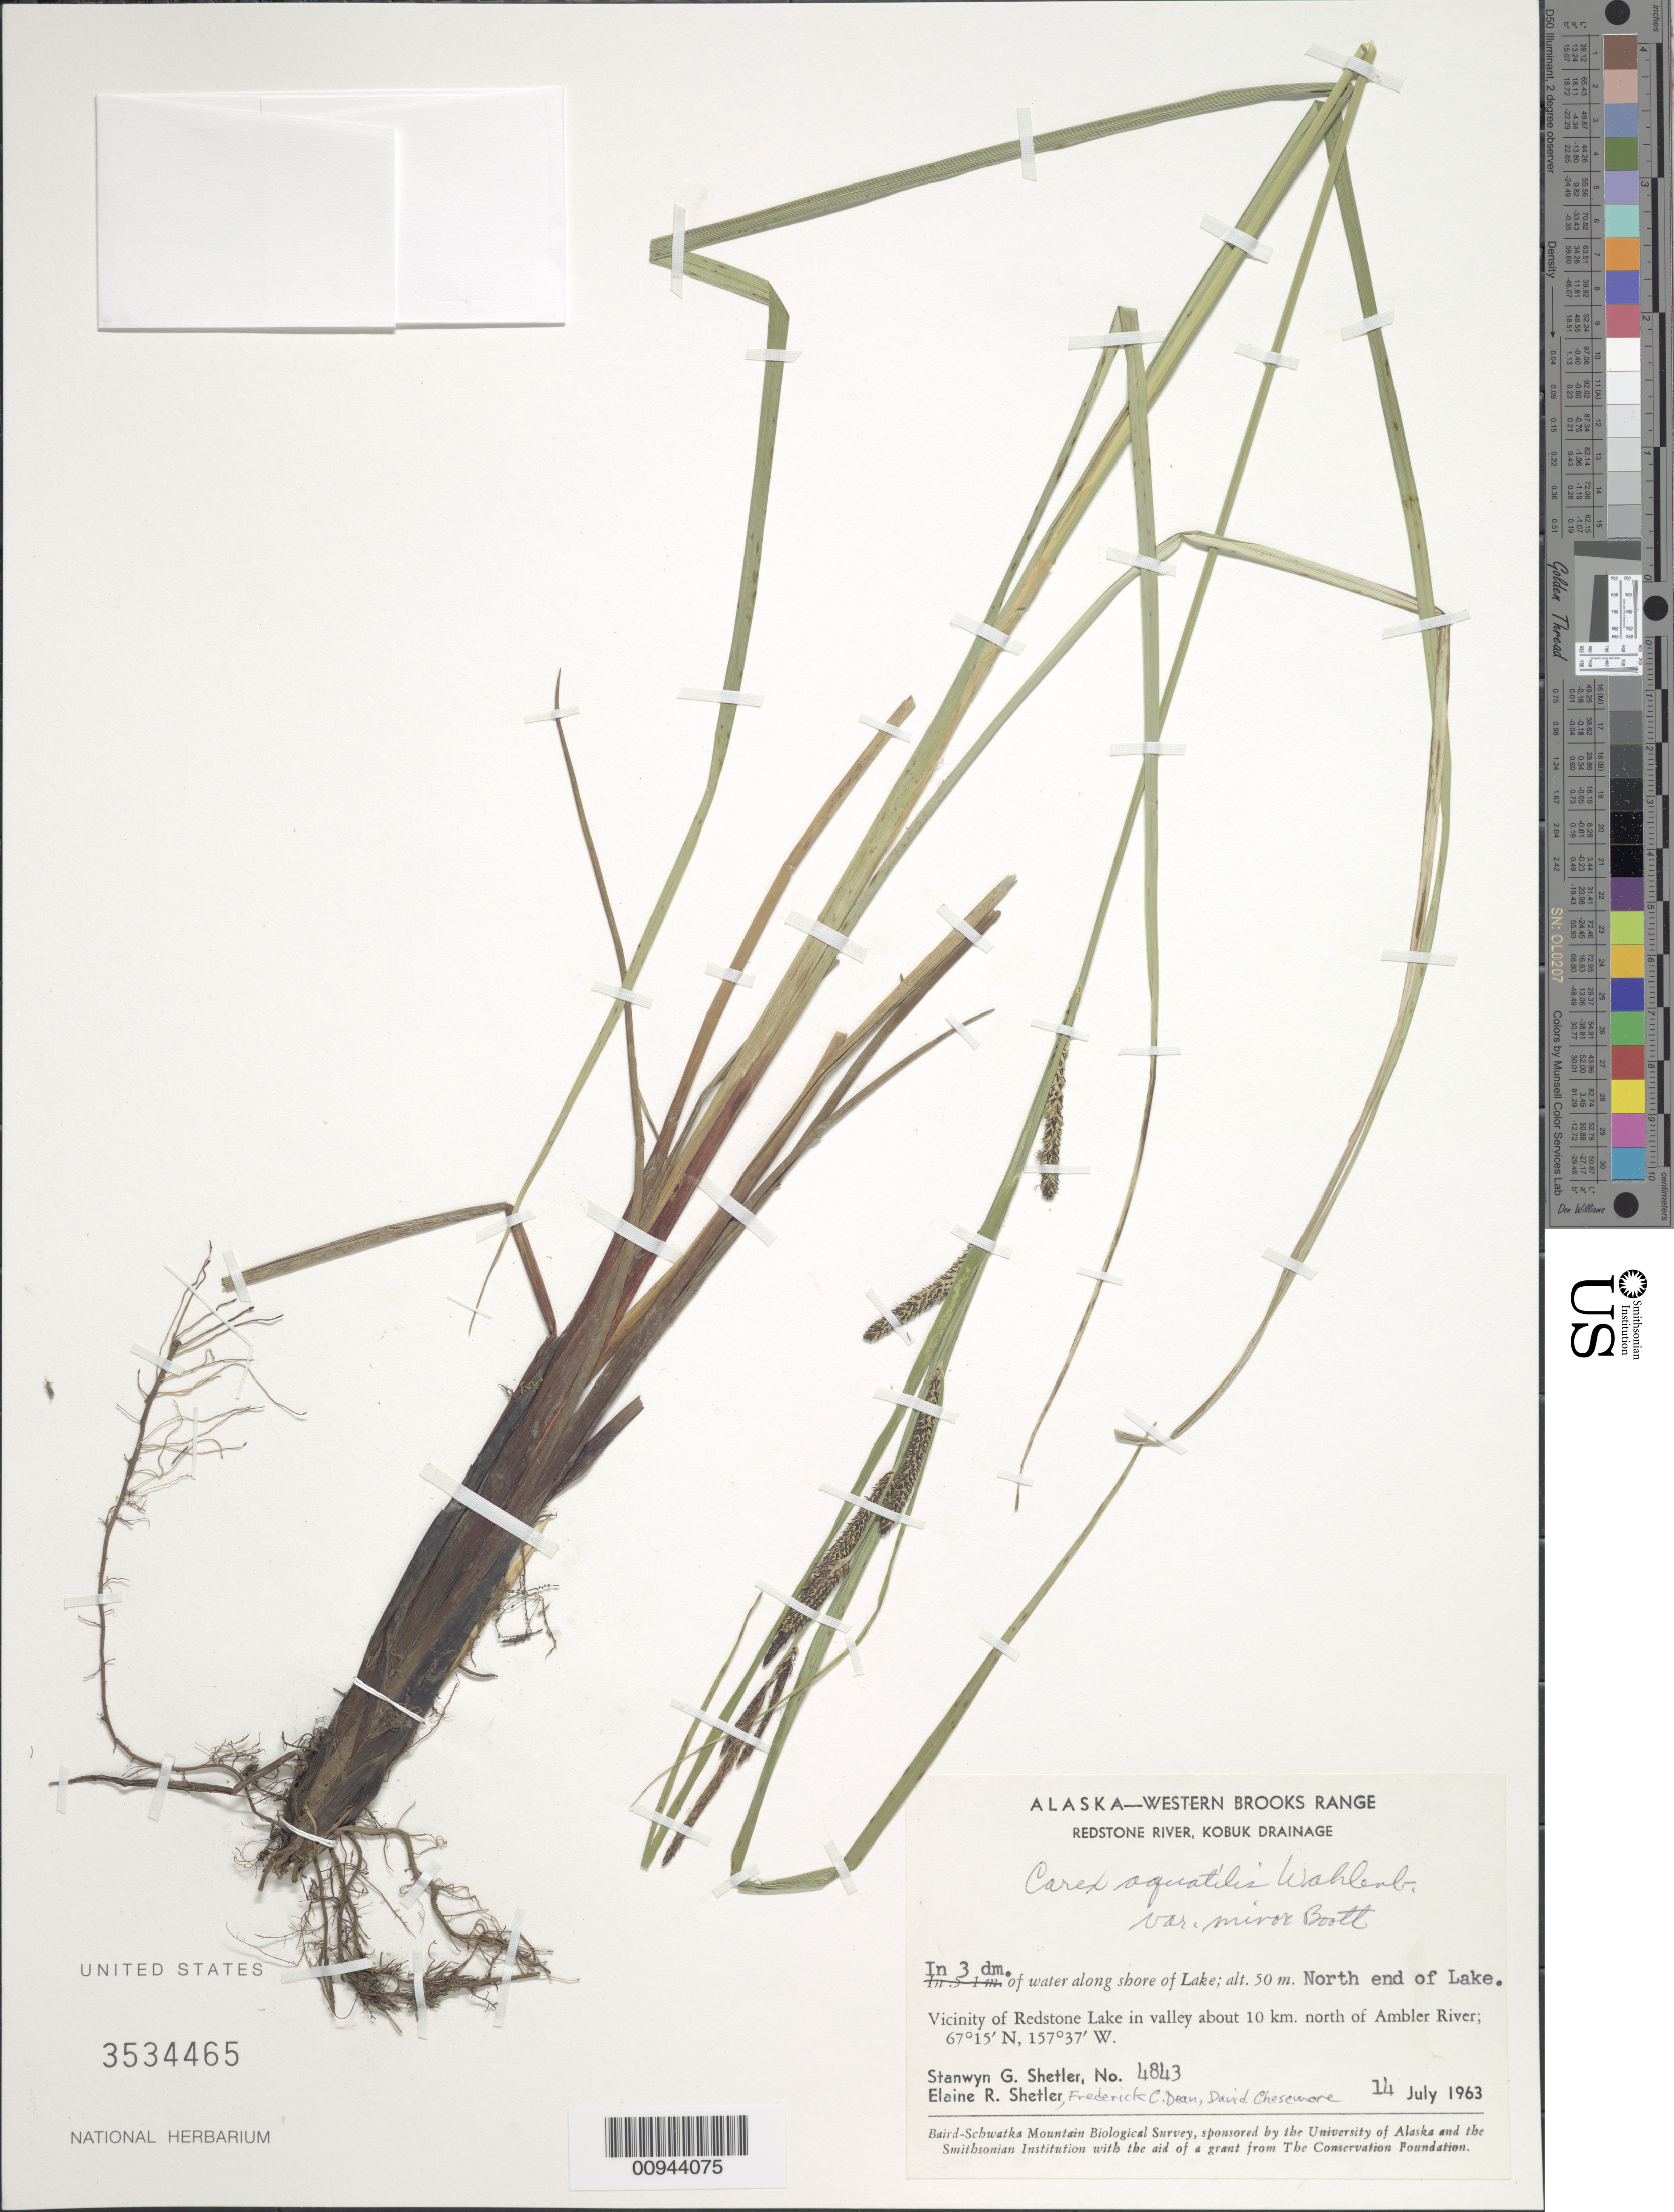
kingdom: Plantae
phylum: Tracheophyta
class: Liliopsida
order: Poales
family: Cyperaceae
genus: Carex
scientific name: Carex aquatilis var. minor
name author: Boott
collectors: S. Shetler, E. R. Shetler, F. C. Dean & D. Chesemore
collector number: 4843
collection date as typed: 14 Jul 1963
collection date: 1963-07-14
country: United States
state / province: Alaska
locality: Vicinity of Redstone Lake in valley about 10 km. north of Ambler River. Western Brooks Range, Redstone River, Kobuk Drainage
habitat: In 3 dm. water along shore of Lake. North end of Lake.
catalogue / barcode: US 3534465